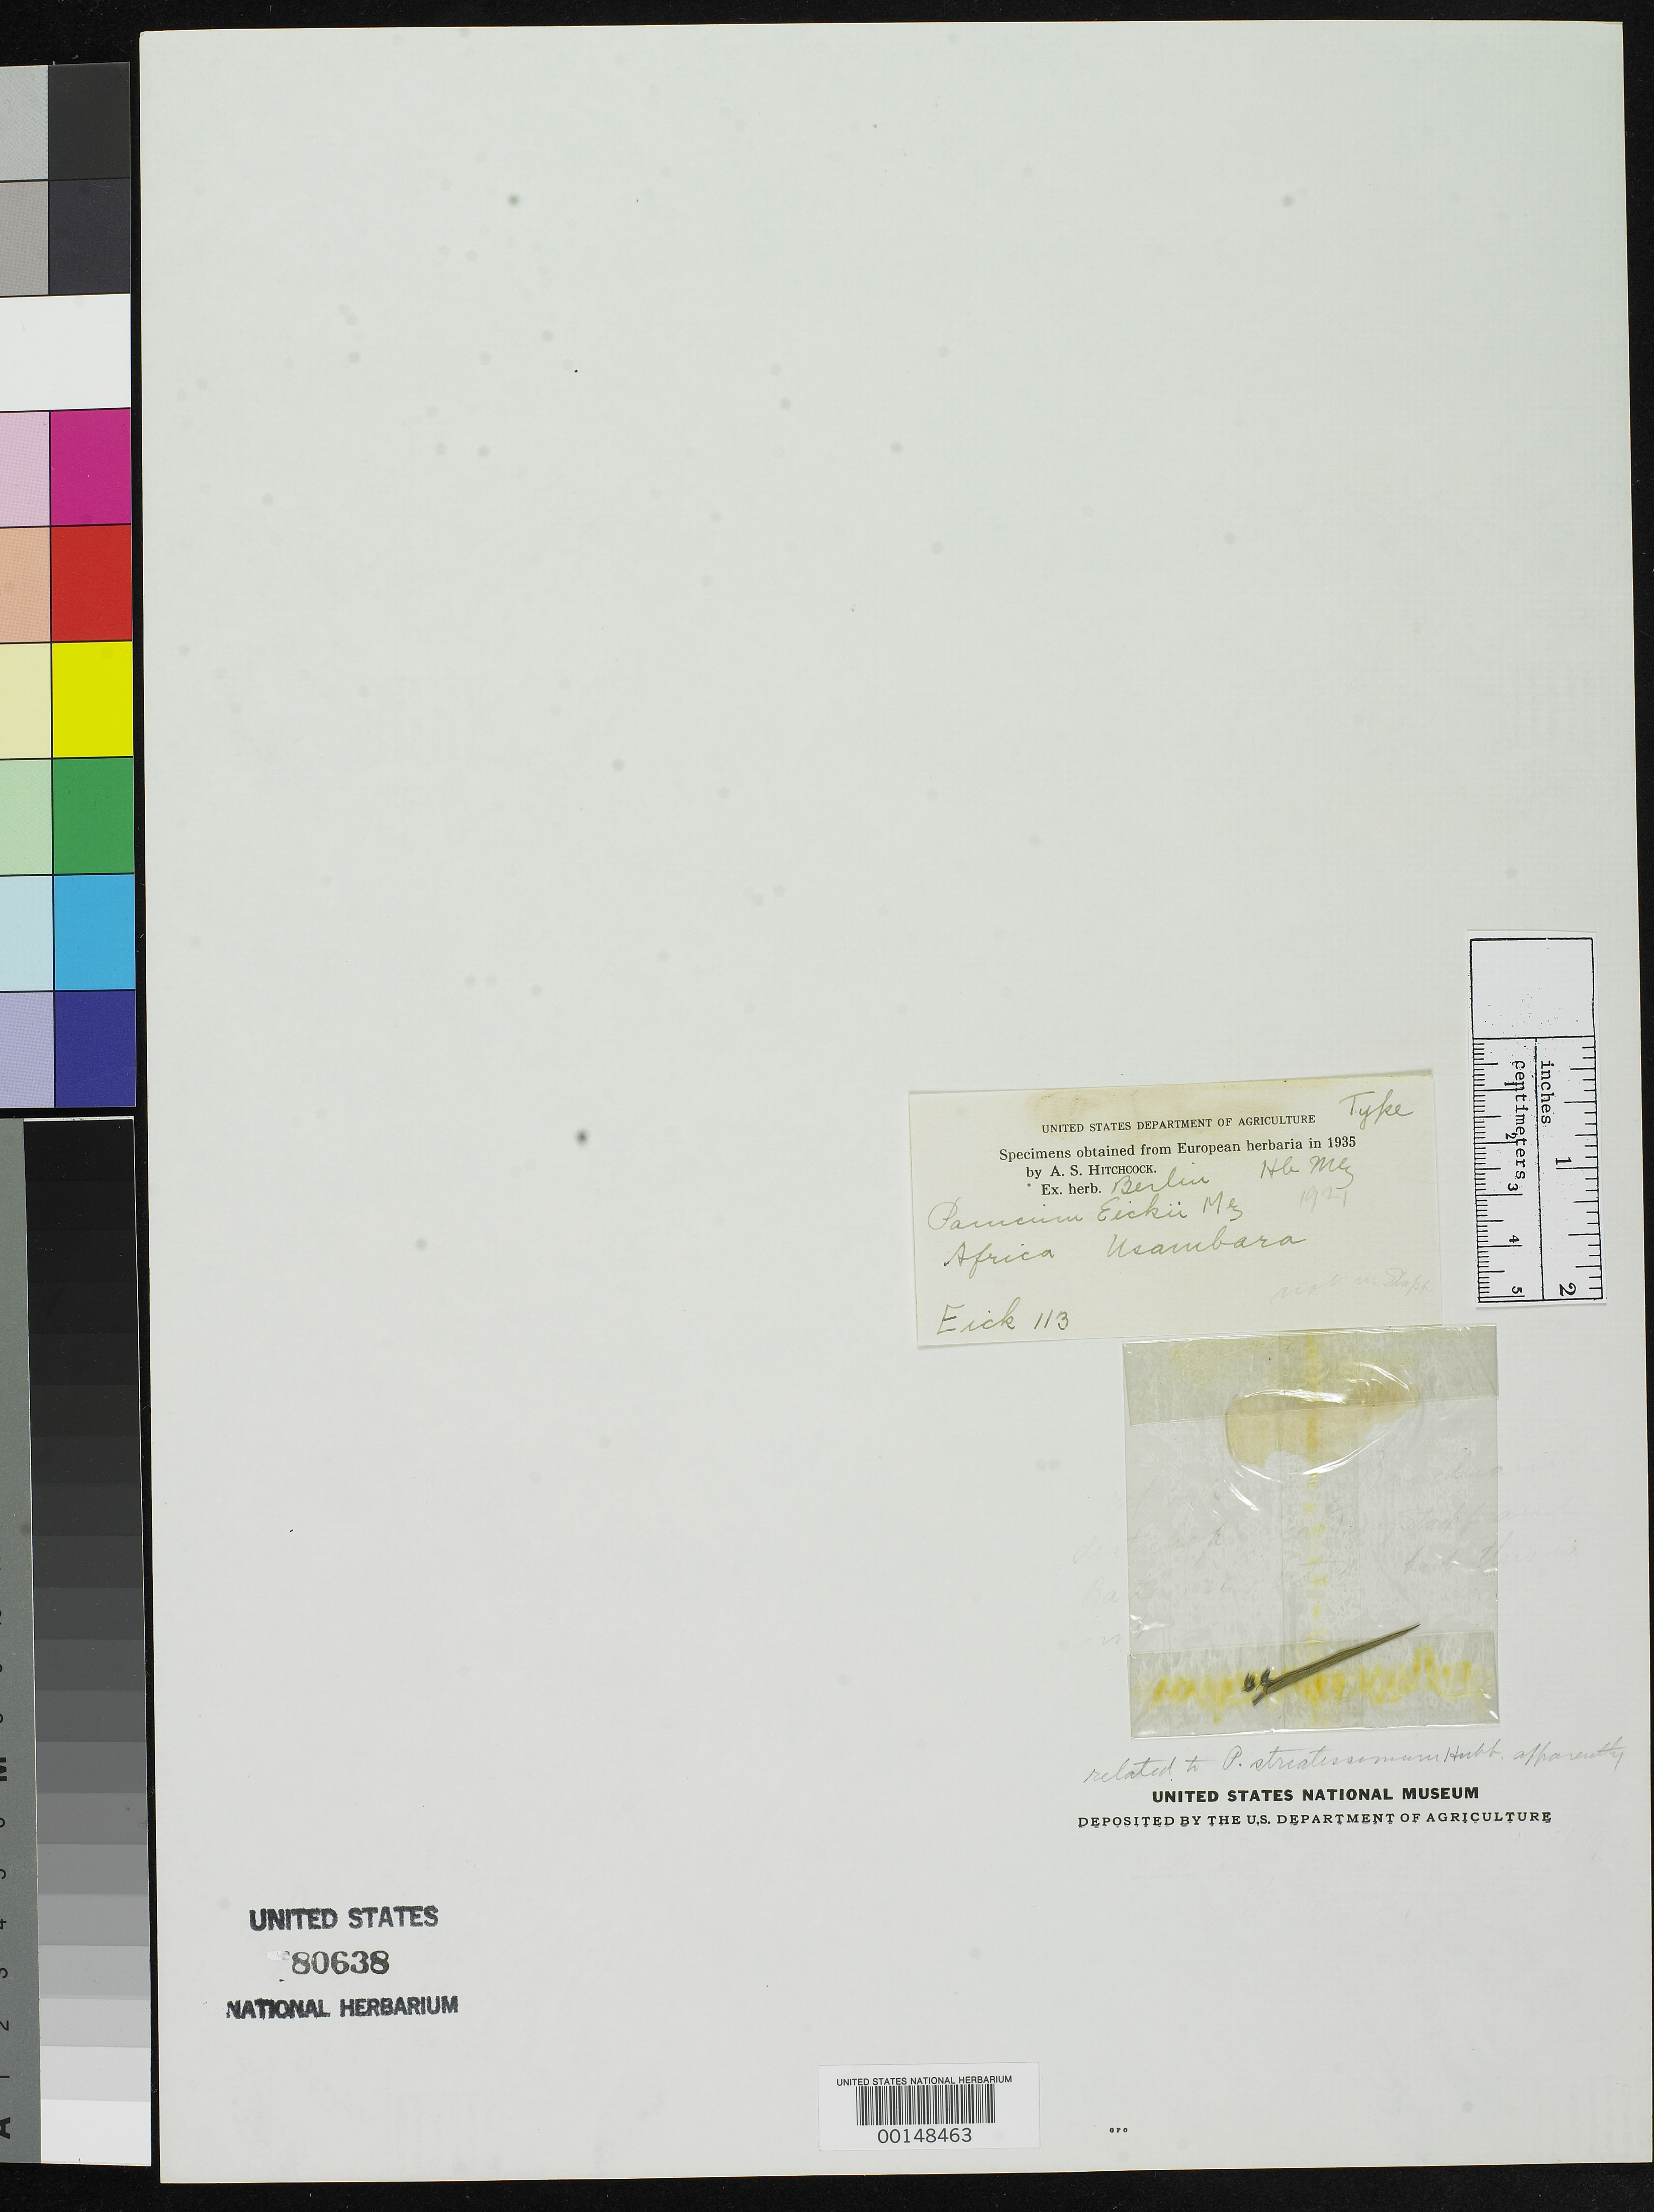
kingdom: Plantae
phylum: Tracheophyta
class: Liliopsida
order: Poales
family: Poaceae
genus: Panicum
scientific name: Panicum eickii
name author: Mez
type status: Type Fragment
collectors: E. Eick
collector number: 113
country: Tanzania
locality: Usambara.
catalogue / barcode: US 80638